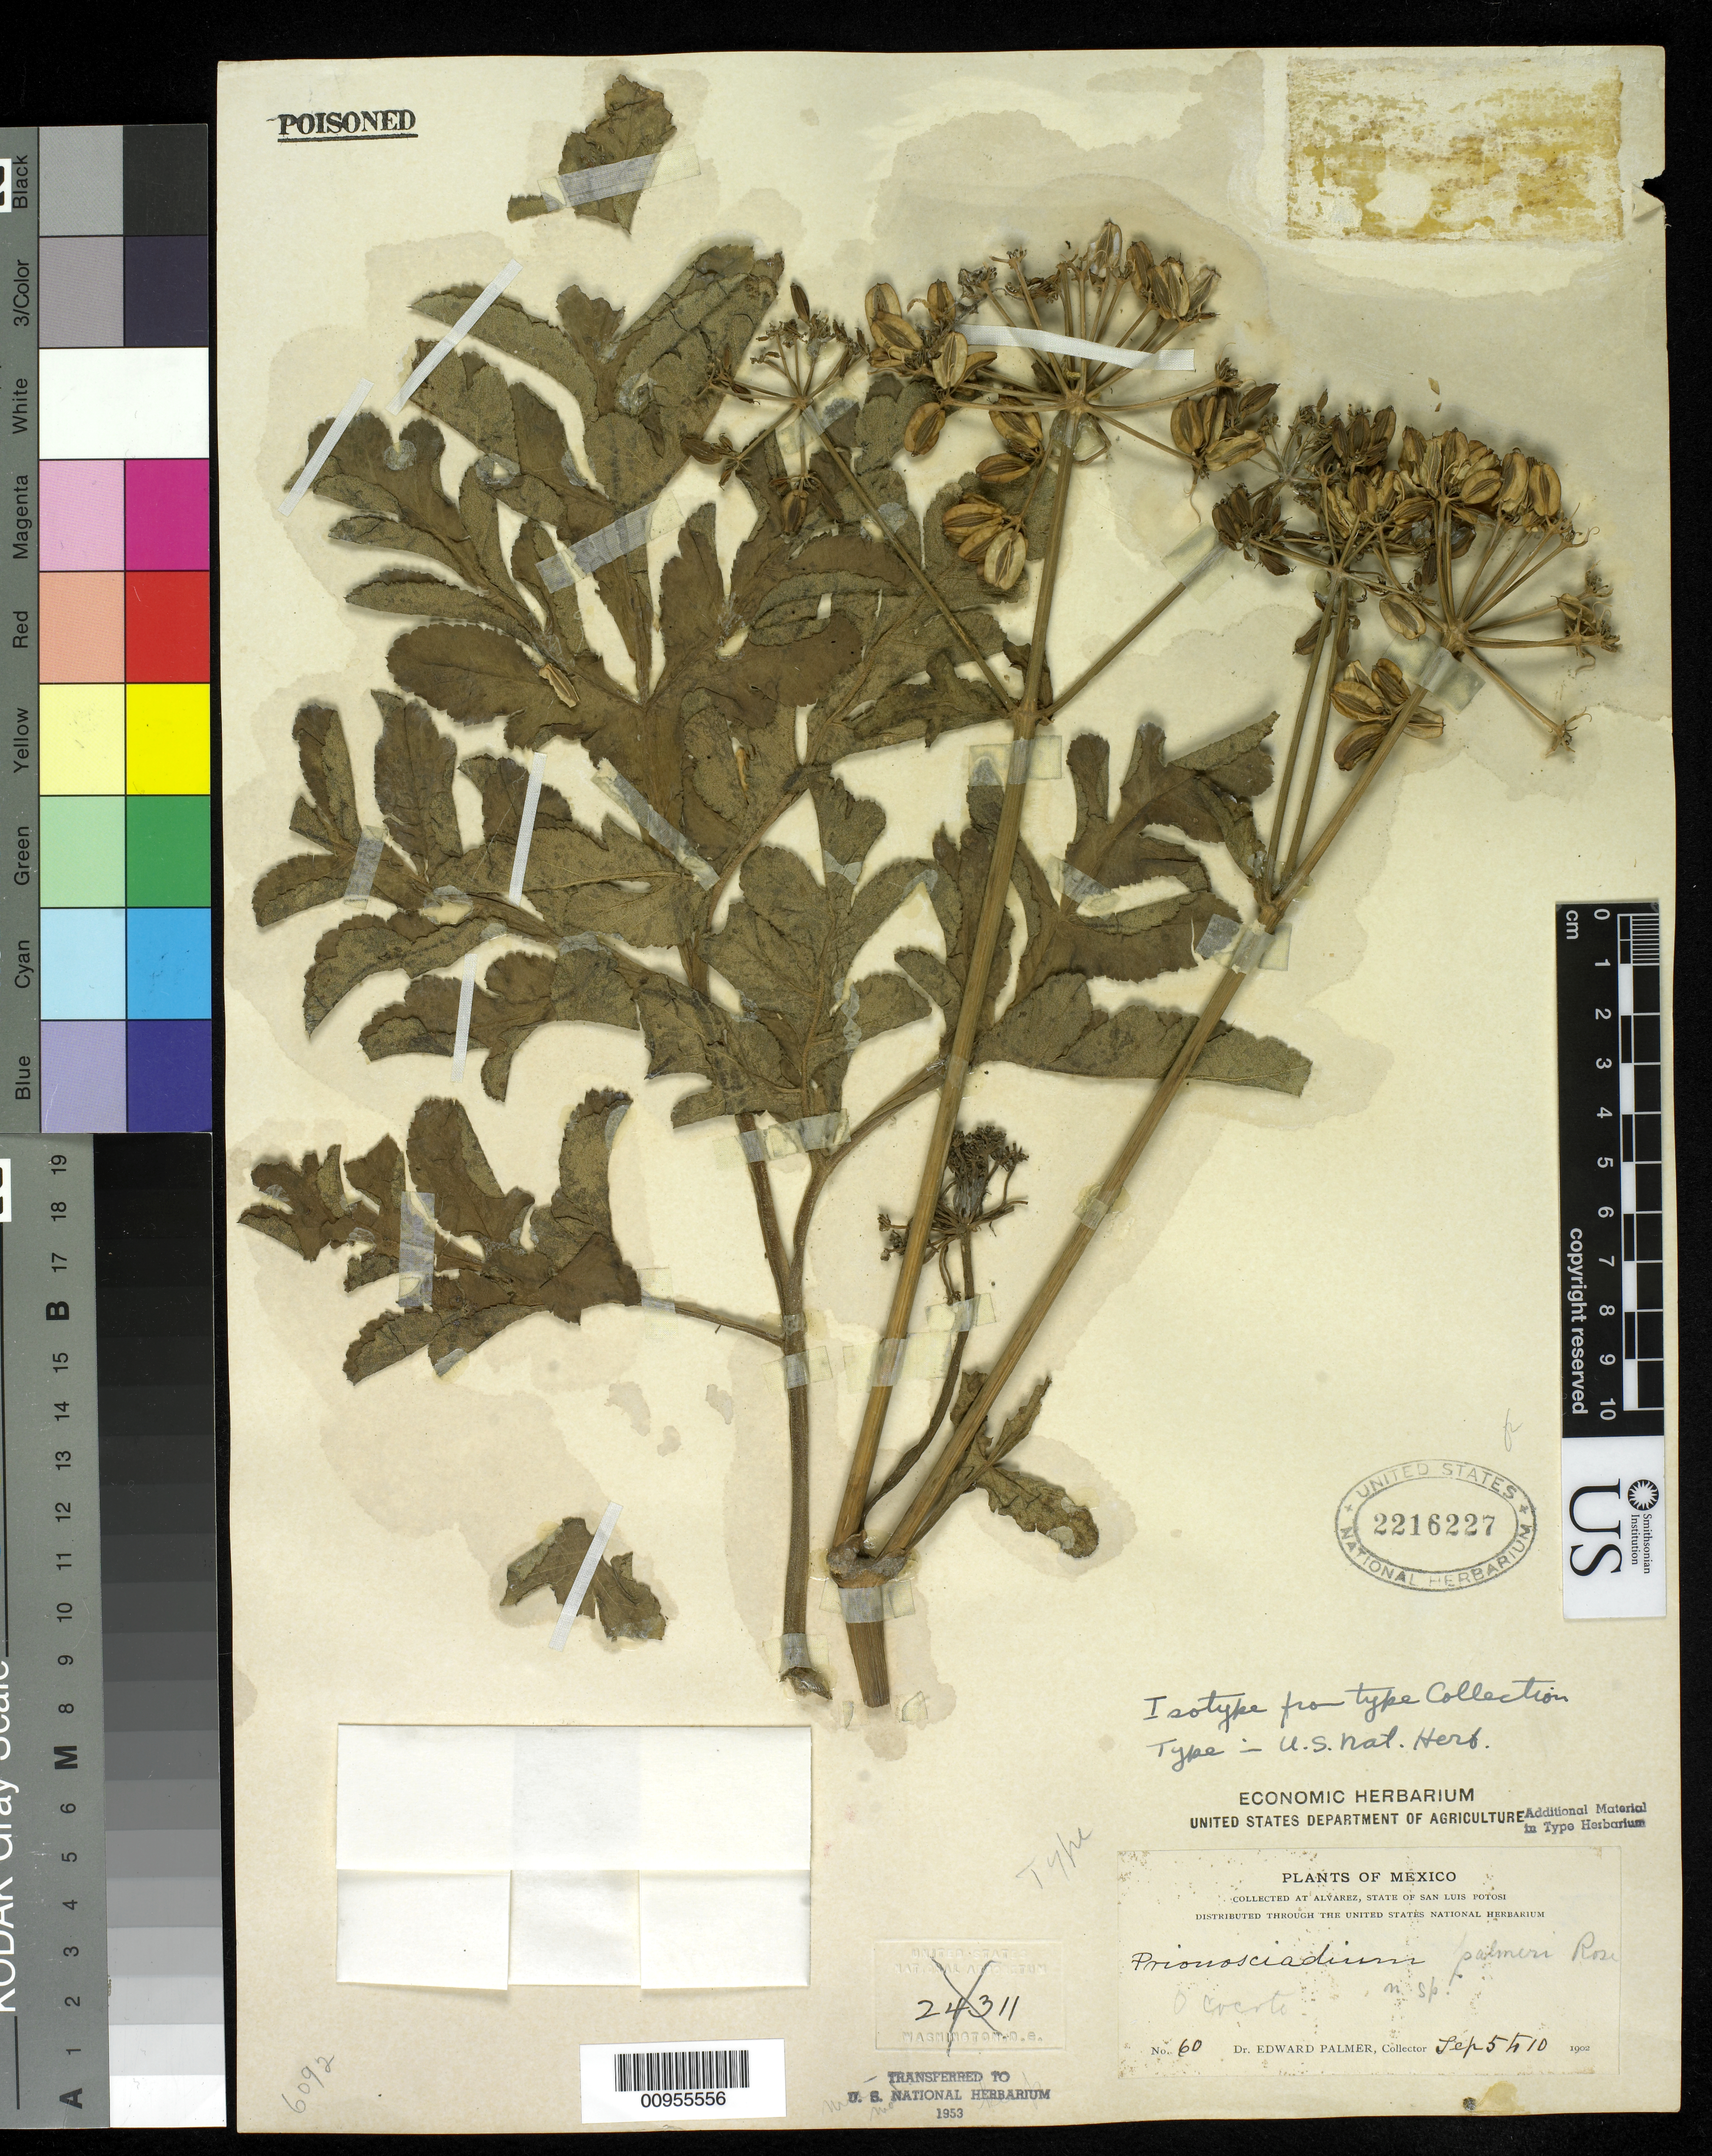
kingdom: Plantae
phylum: Tracheophyta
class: Magnoliopsida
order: Apiales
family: Apiaceae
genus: Prionosciadium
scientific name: Prionosciadium palmeri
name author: Rose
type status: Isotype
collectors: E. Palmer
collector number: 60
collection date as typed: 05 Sep 1902 to 10 Sep 1902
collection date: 1902-09-05/1902-09-10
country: Mexico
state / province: San Luis Potosí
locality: Alvarez.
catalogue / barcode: US 2216227